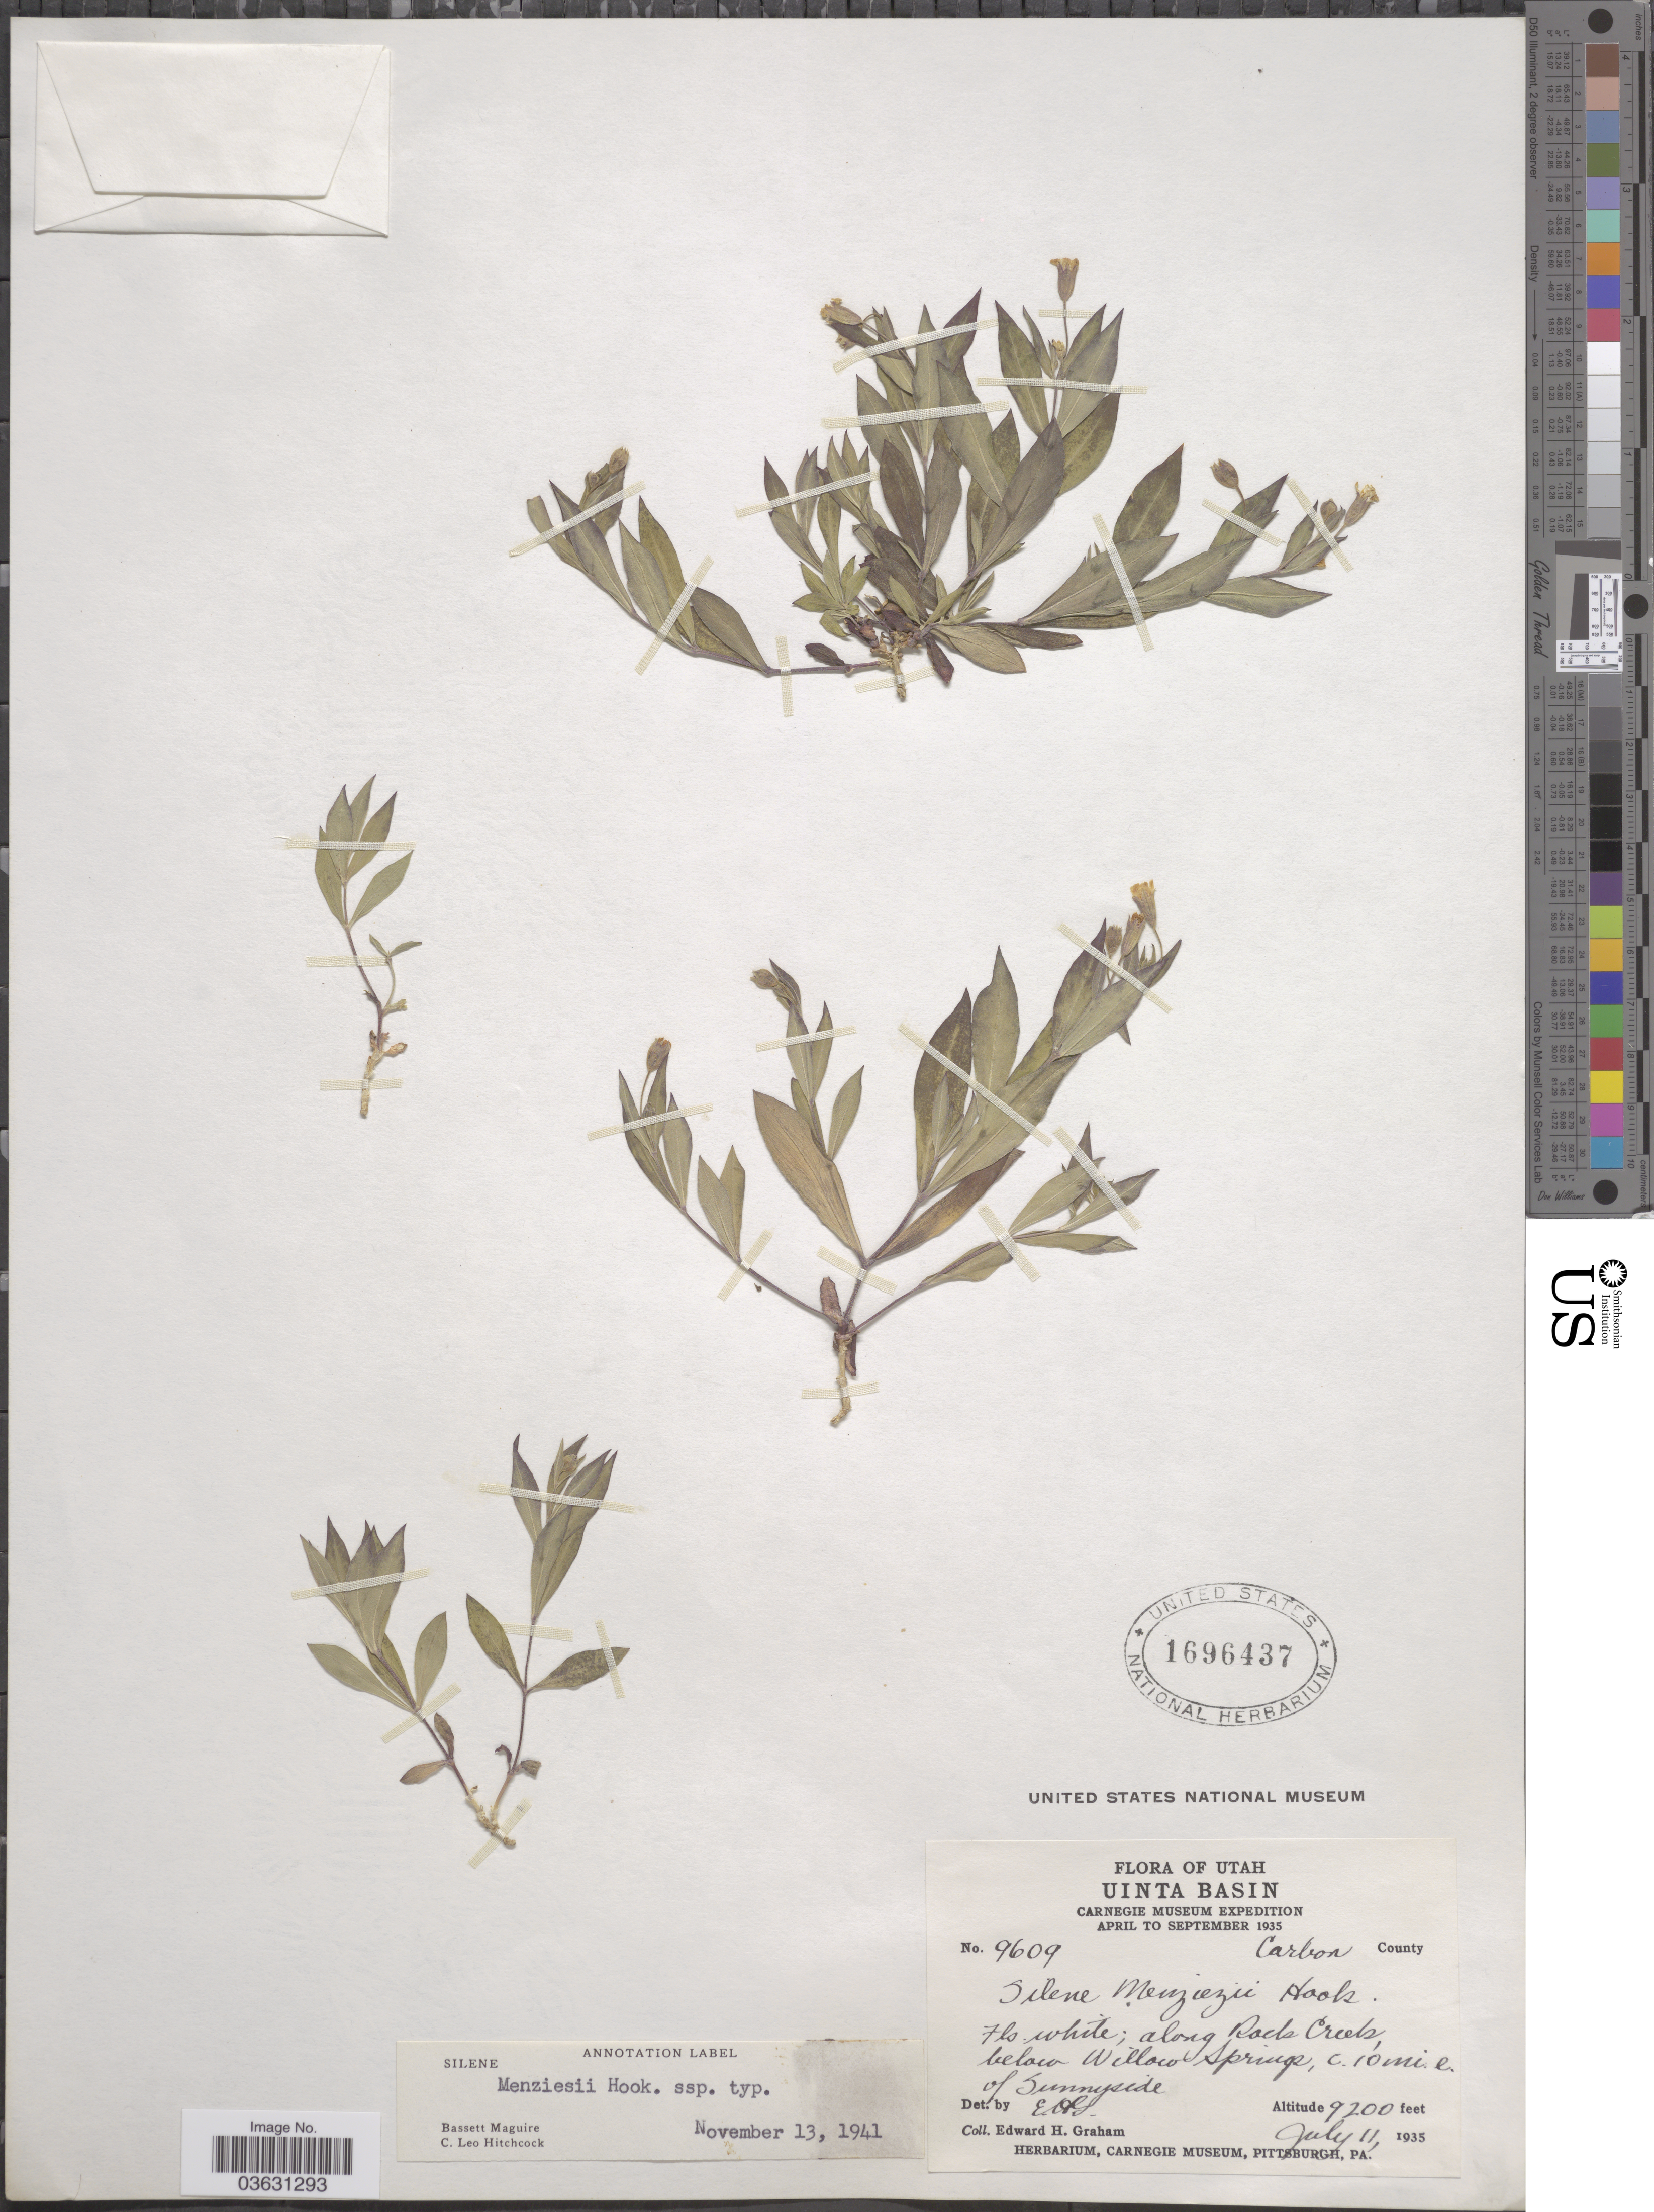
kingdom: Plantae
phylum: Tracheophyta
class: Magnoliopsida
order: Caryophyllales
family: Caryophyllaceae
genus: Silene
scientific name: Silene menziesii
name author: Hook.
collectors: E. A. Graham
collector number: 9609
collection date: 1935-07-11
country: United States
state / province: Utah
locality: Uinta Basin. Carbon County. Along Rock Creek, below Willow Springs, c. 10 mi. e. of Sunnyside.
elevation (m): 2804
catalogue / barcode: US 1696437